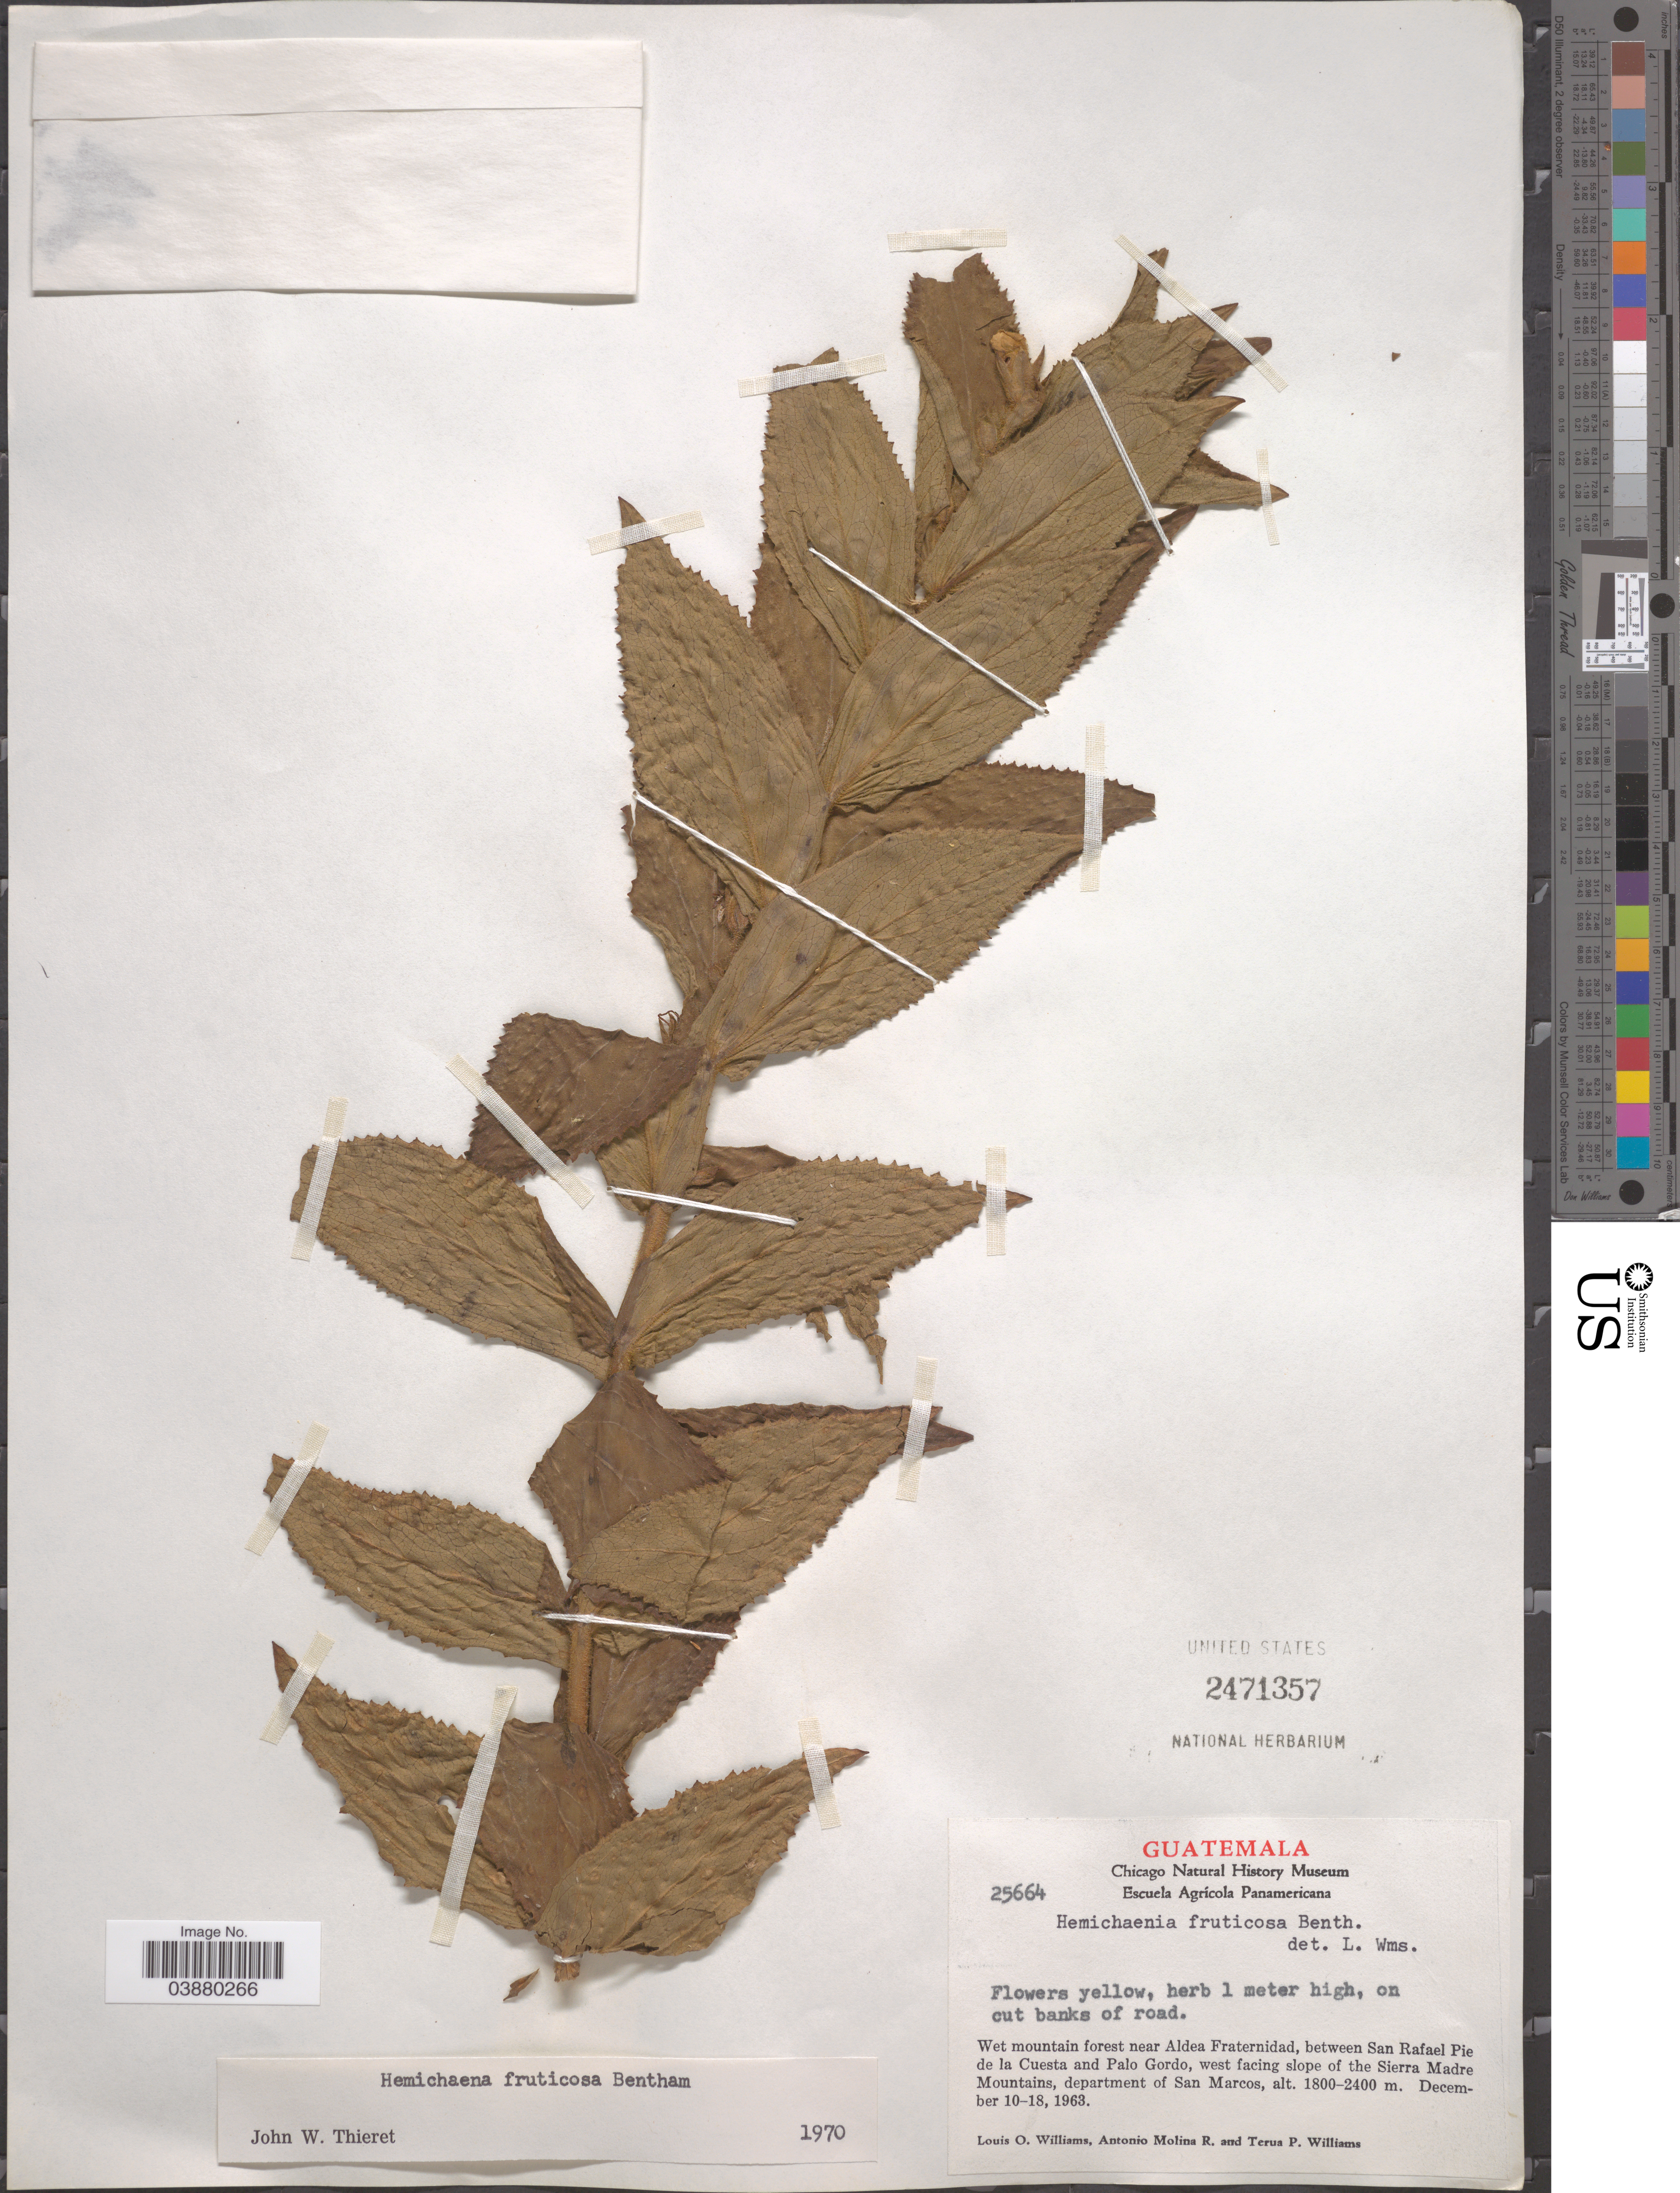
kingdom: Plantae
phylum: Tracheophyta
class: Magnoliopsida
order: Lamiales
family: Phrymaceae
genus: Hemichaena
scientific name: Hemichaena fruticosa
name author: Benth.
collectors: L. O. Williams, A. Molina R. & T. Williams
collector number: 25664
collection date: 1963-12-10/1963-12-18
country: Guatemala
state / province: San Marcos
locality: Near Aldea Fraternidad, between San Rafael Pie de la Cuesta and Palo Gordo, west facing slope of the Sierra Madre Mountains, department of San Marcos.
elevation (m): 1800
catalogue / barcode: US 2471357